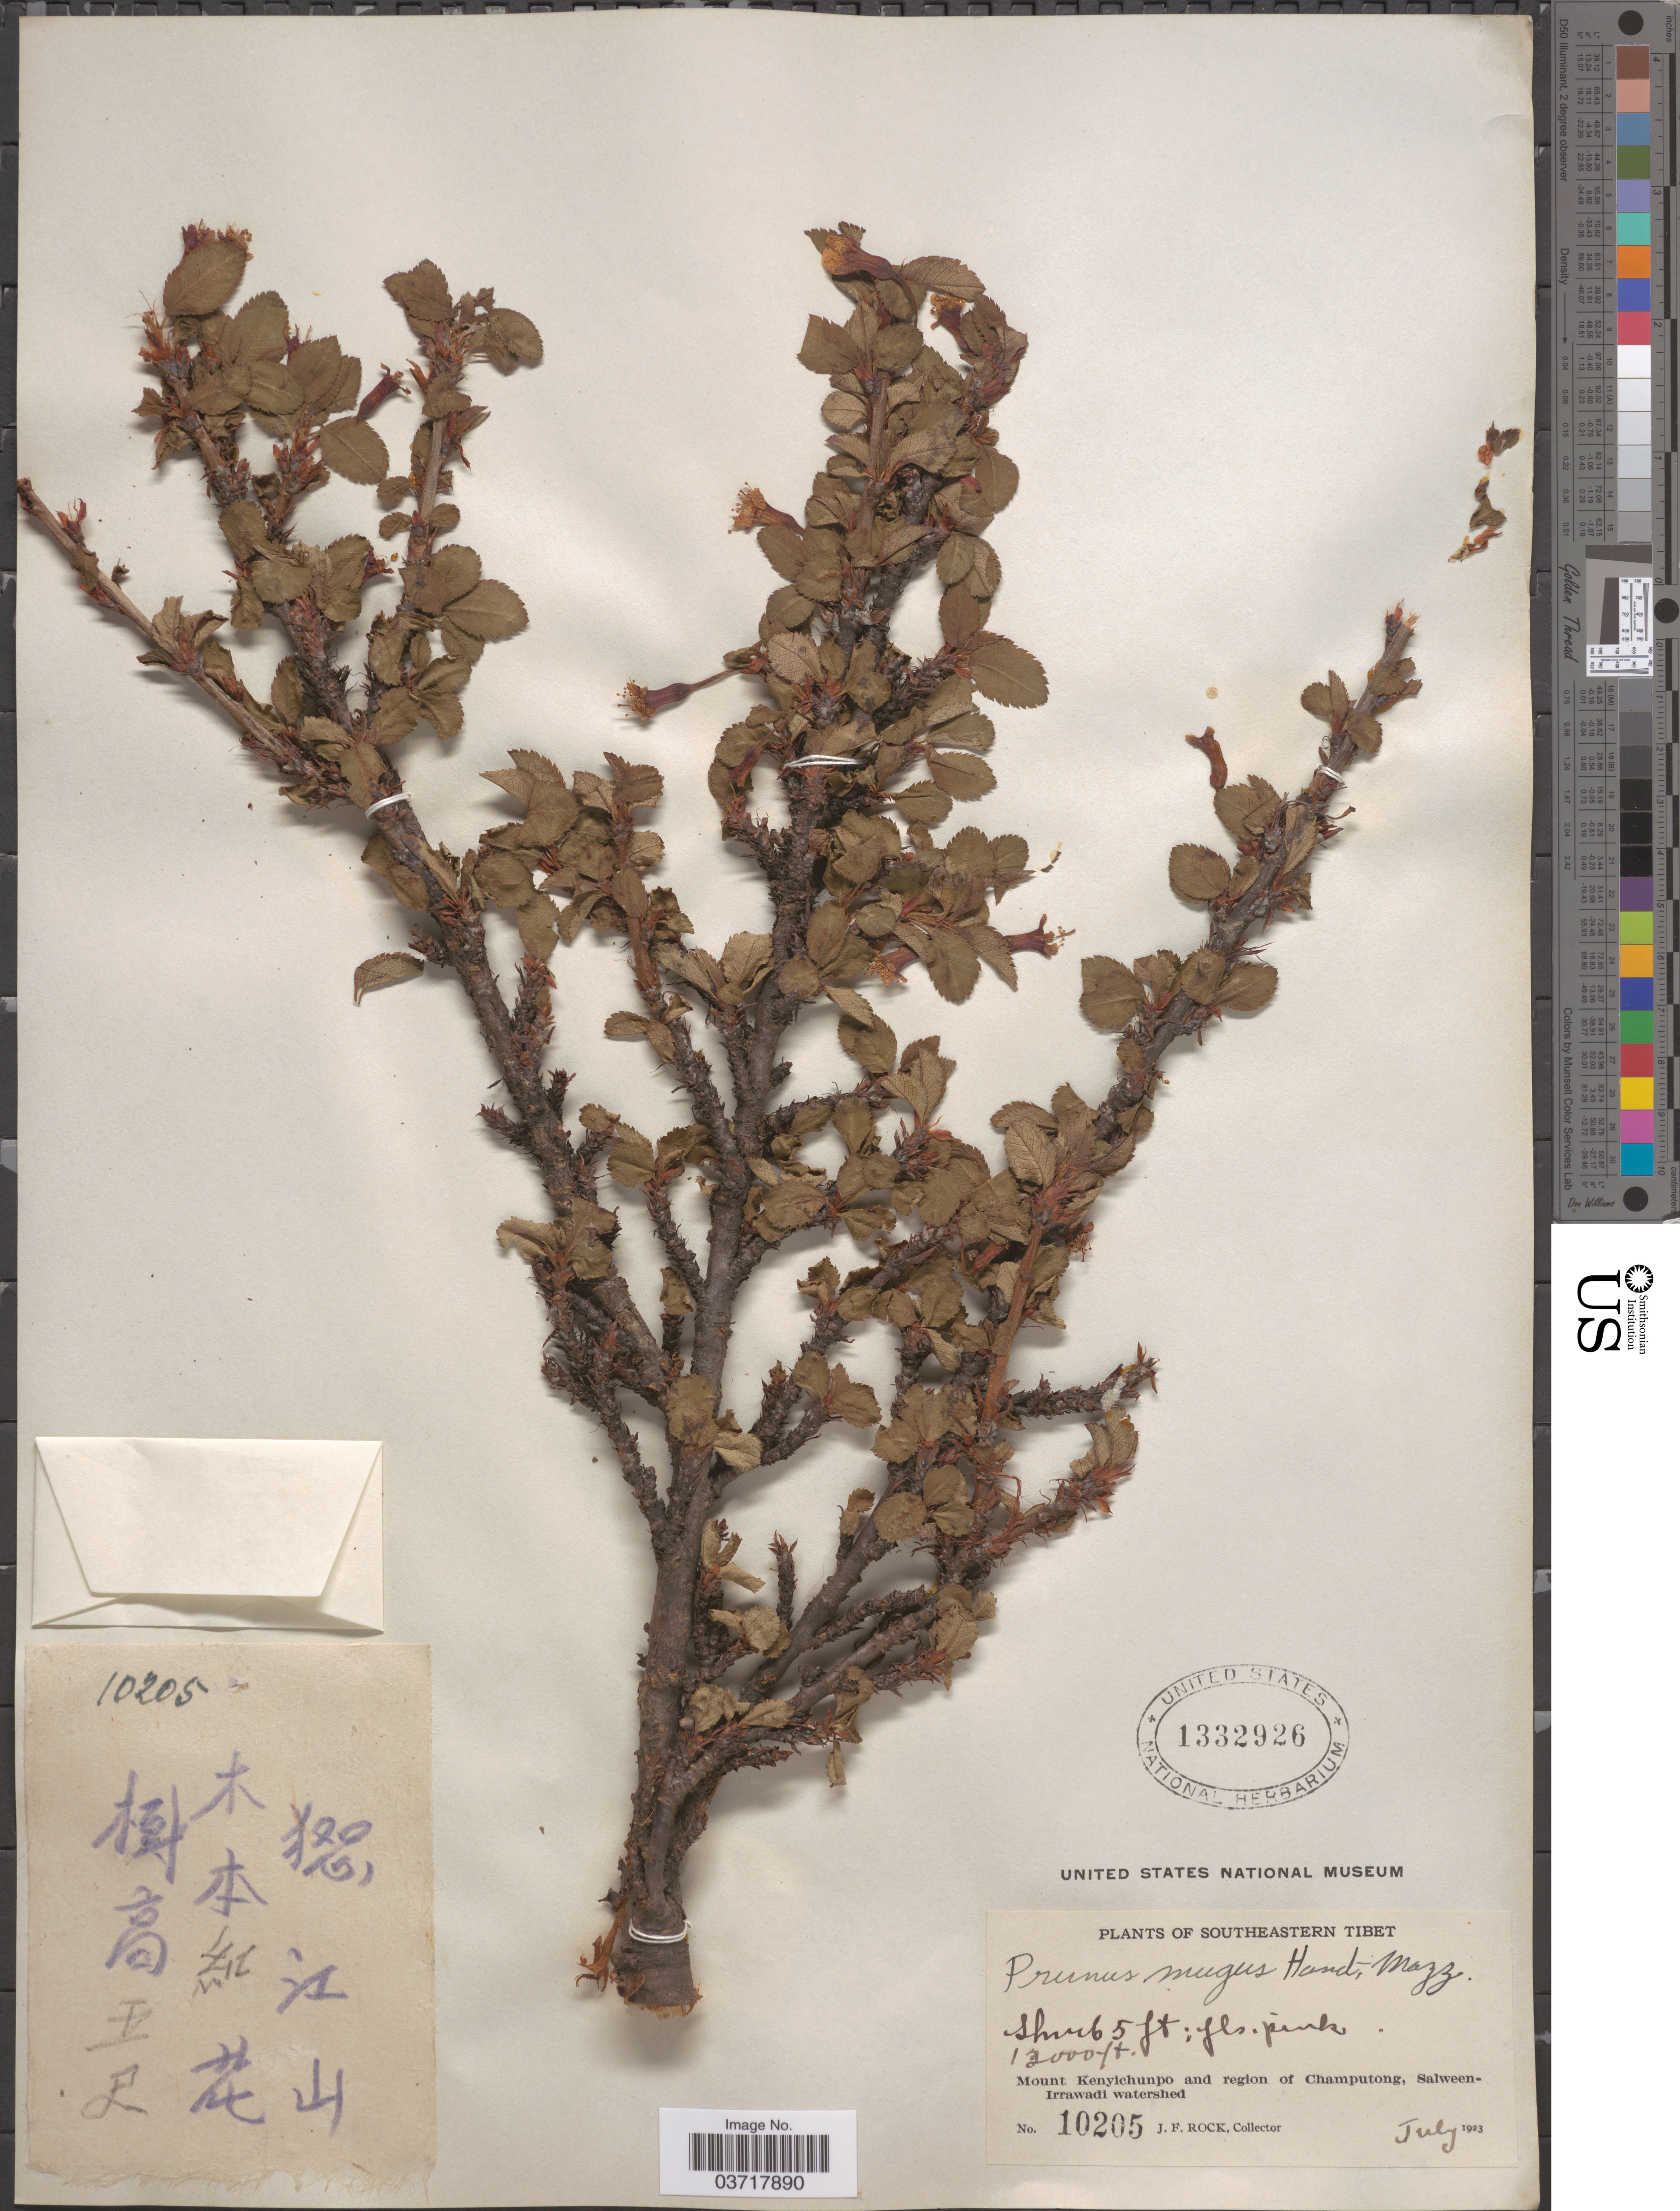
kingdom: Plantae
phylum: Tracheophyta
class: Magnoliopsida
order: Rosales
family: Rosaceae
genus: Prunus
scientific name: Prunus mugus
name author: Hand.-Mazz.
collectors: J. Rock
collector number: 10205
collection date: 1923-07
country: China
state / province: Xizang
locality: Southeastern Tibet. Mount Kenyichunpo and region of Champutong, Salween-Irrawadi watershed.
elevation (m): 3962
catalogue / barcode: US 1332926